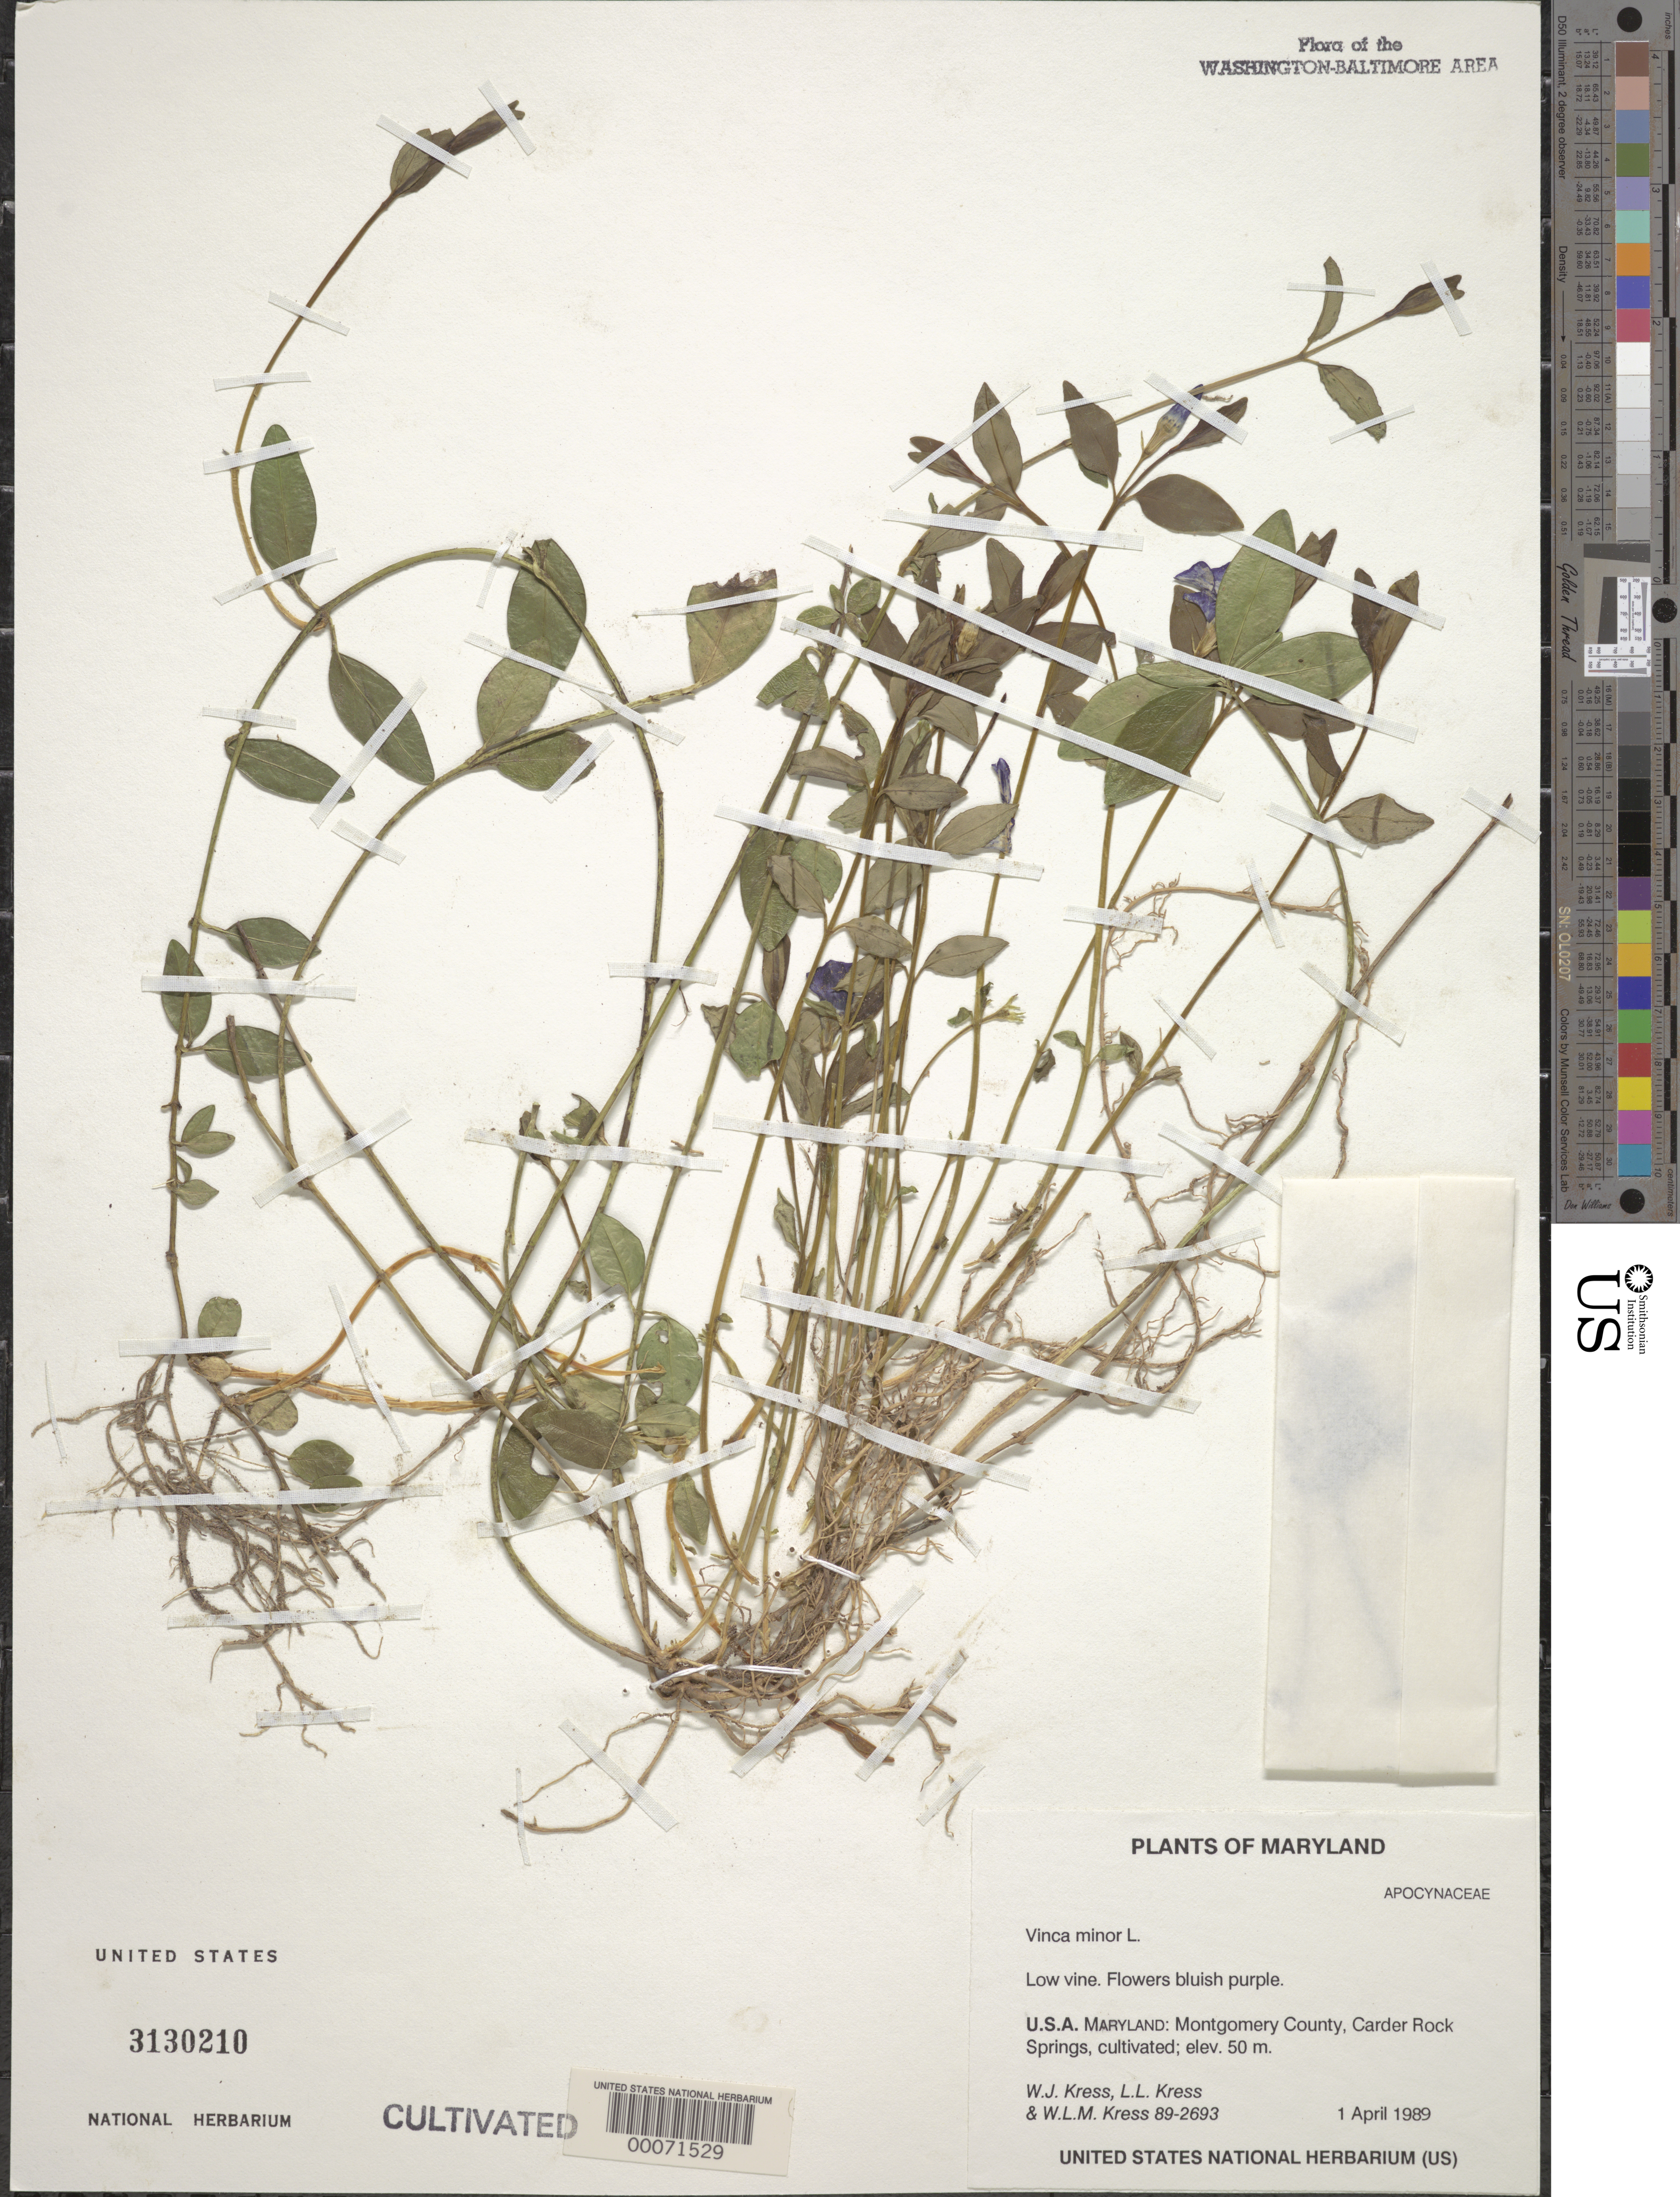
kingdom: Plantae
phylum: Tracheophyta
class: Magnoliopsida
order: Gentianales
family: Apocynaceae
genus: Vinca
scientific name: Vinca minor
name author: L.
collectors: W. J. Kress, L. L. Kress & W. L. M. Kress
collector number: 89-2693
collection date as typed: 01 Apr 1989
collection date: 1989-04-01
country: United States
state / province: Maryland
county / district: Montgomery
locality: Carder Rock Springs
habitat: Cultivated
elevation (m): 50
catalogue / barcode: US 3130210